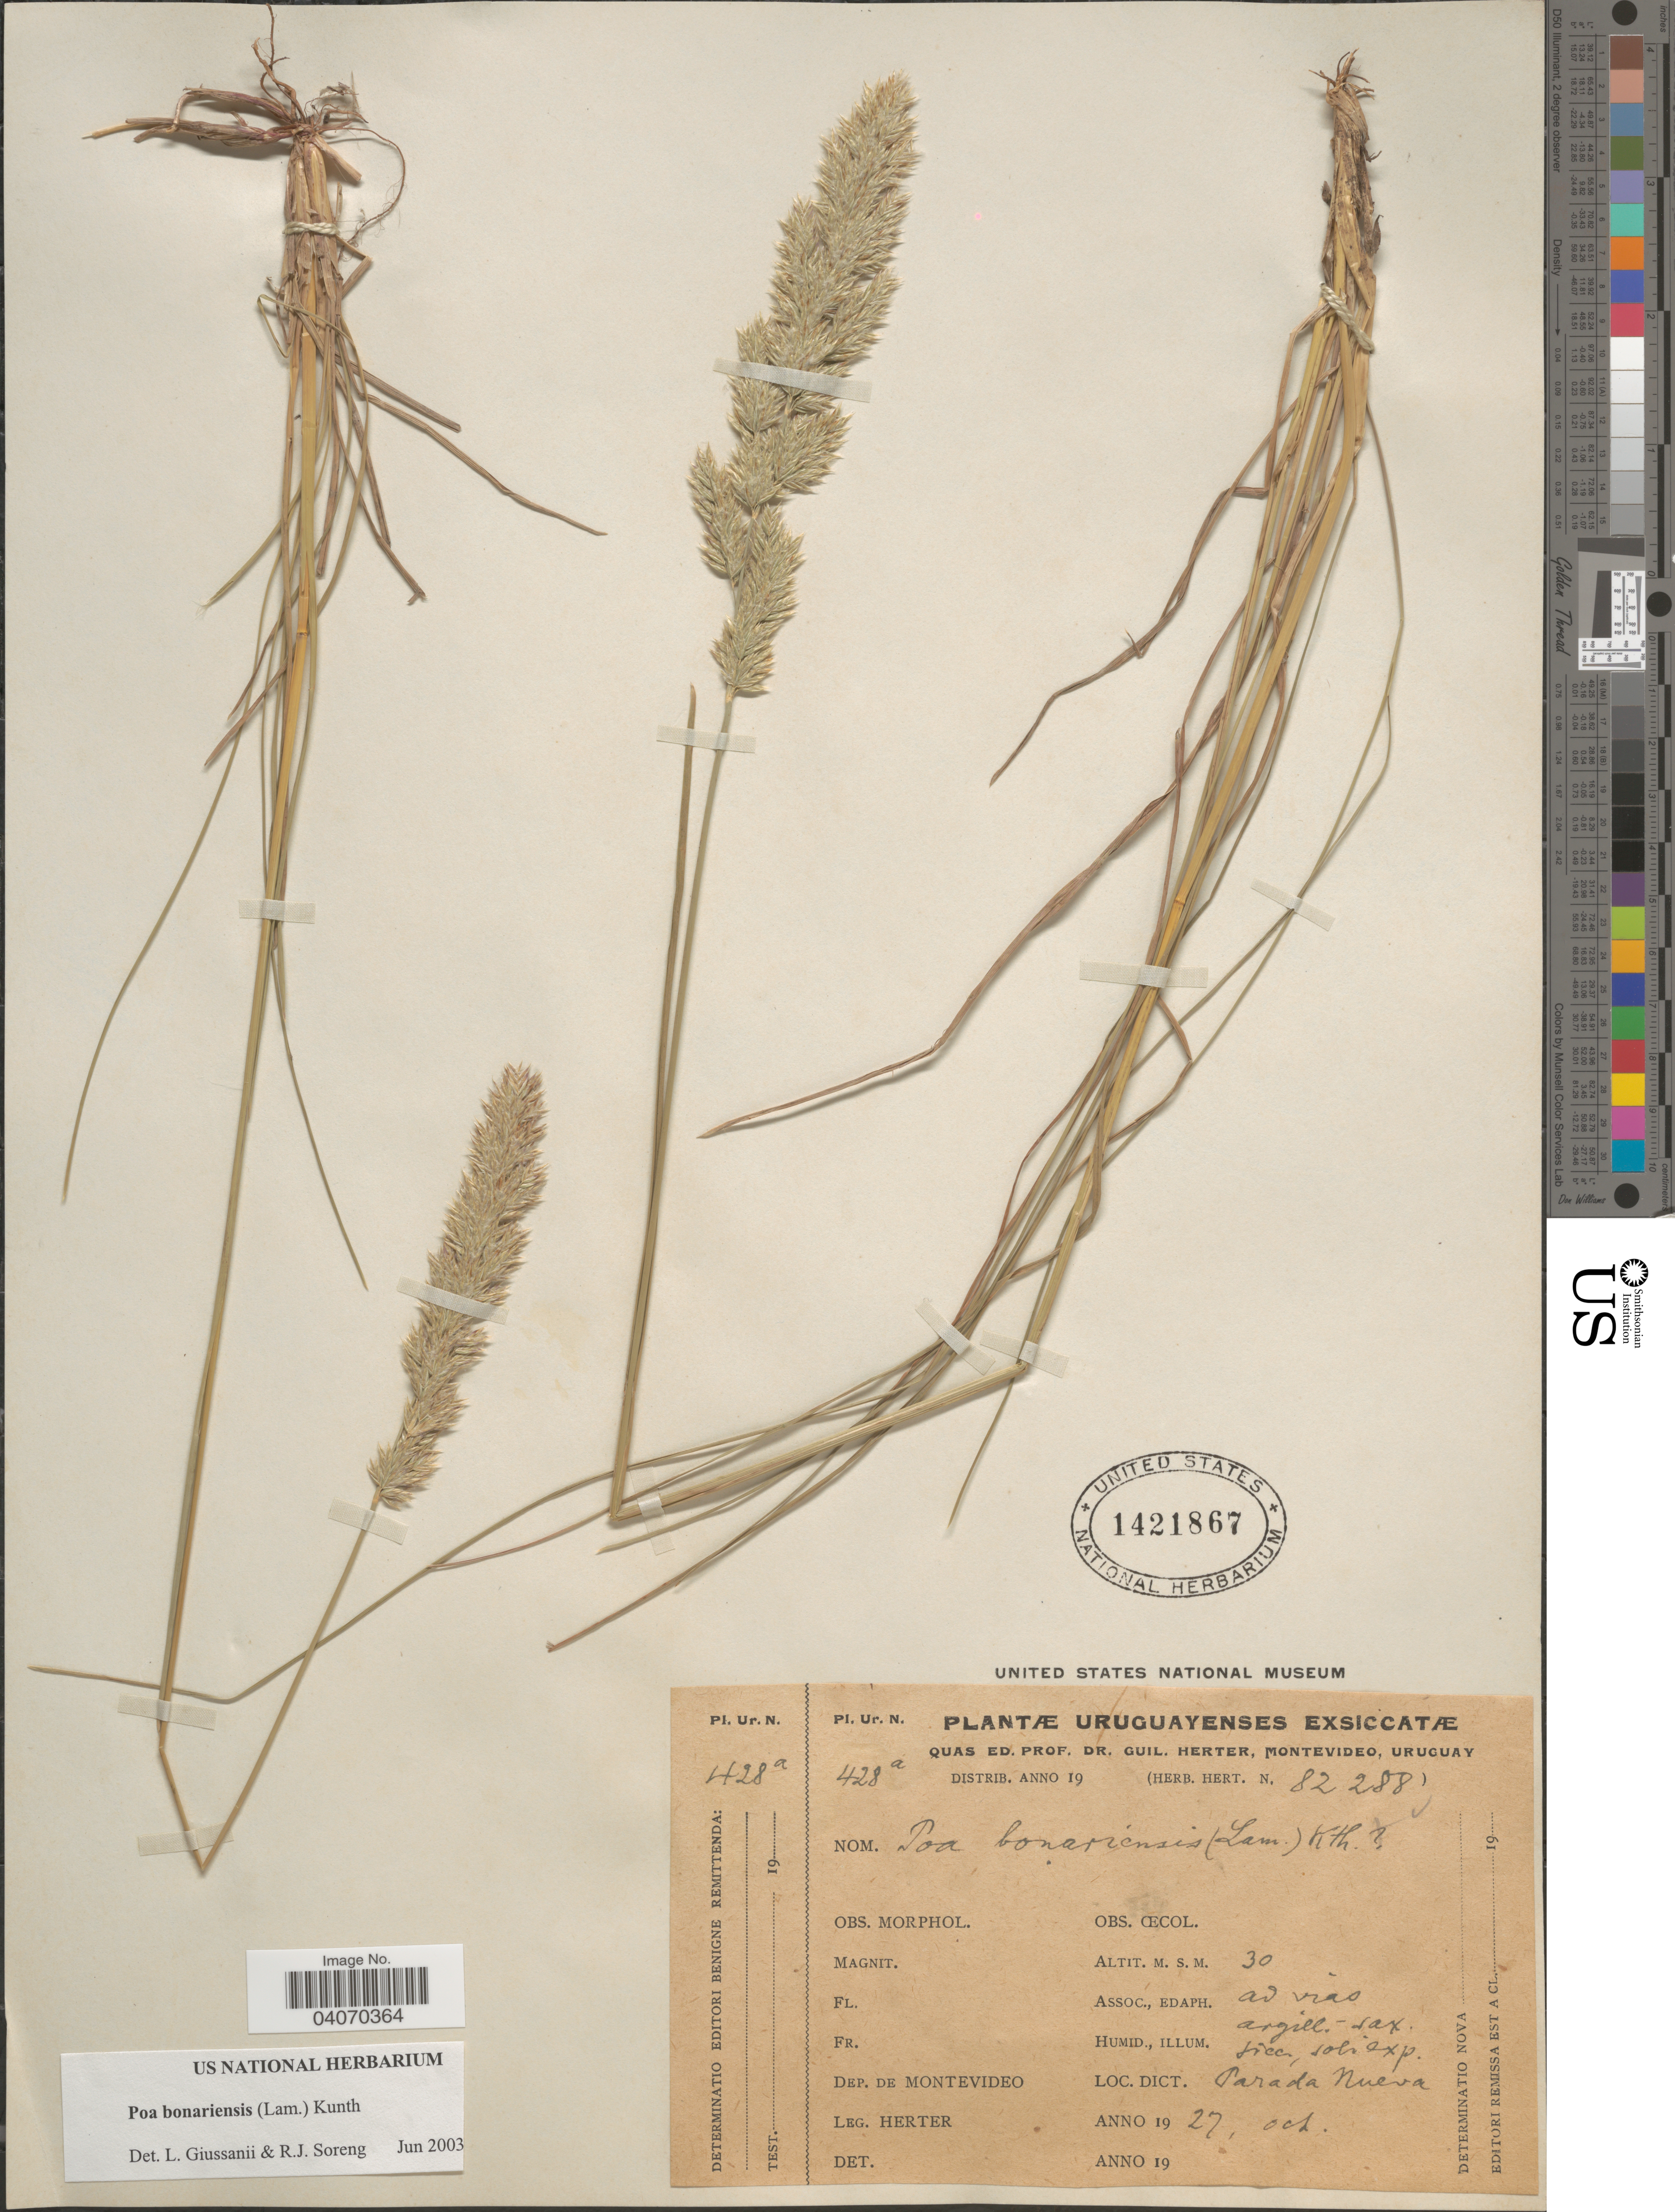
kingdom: Plantae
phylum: Tracheophyta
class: Liliopsida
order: Poales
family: Poaceae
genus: Poa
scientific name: Poa bonariensis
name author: (Lam.) Kunth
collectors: G. Herter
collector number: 428a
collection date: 1927-10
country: Uruguay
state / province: Montevideo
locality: Dep. de Montevideo. Parada Nueva.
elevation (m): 30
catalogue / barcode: US 1421867